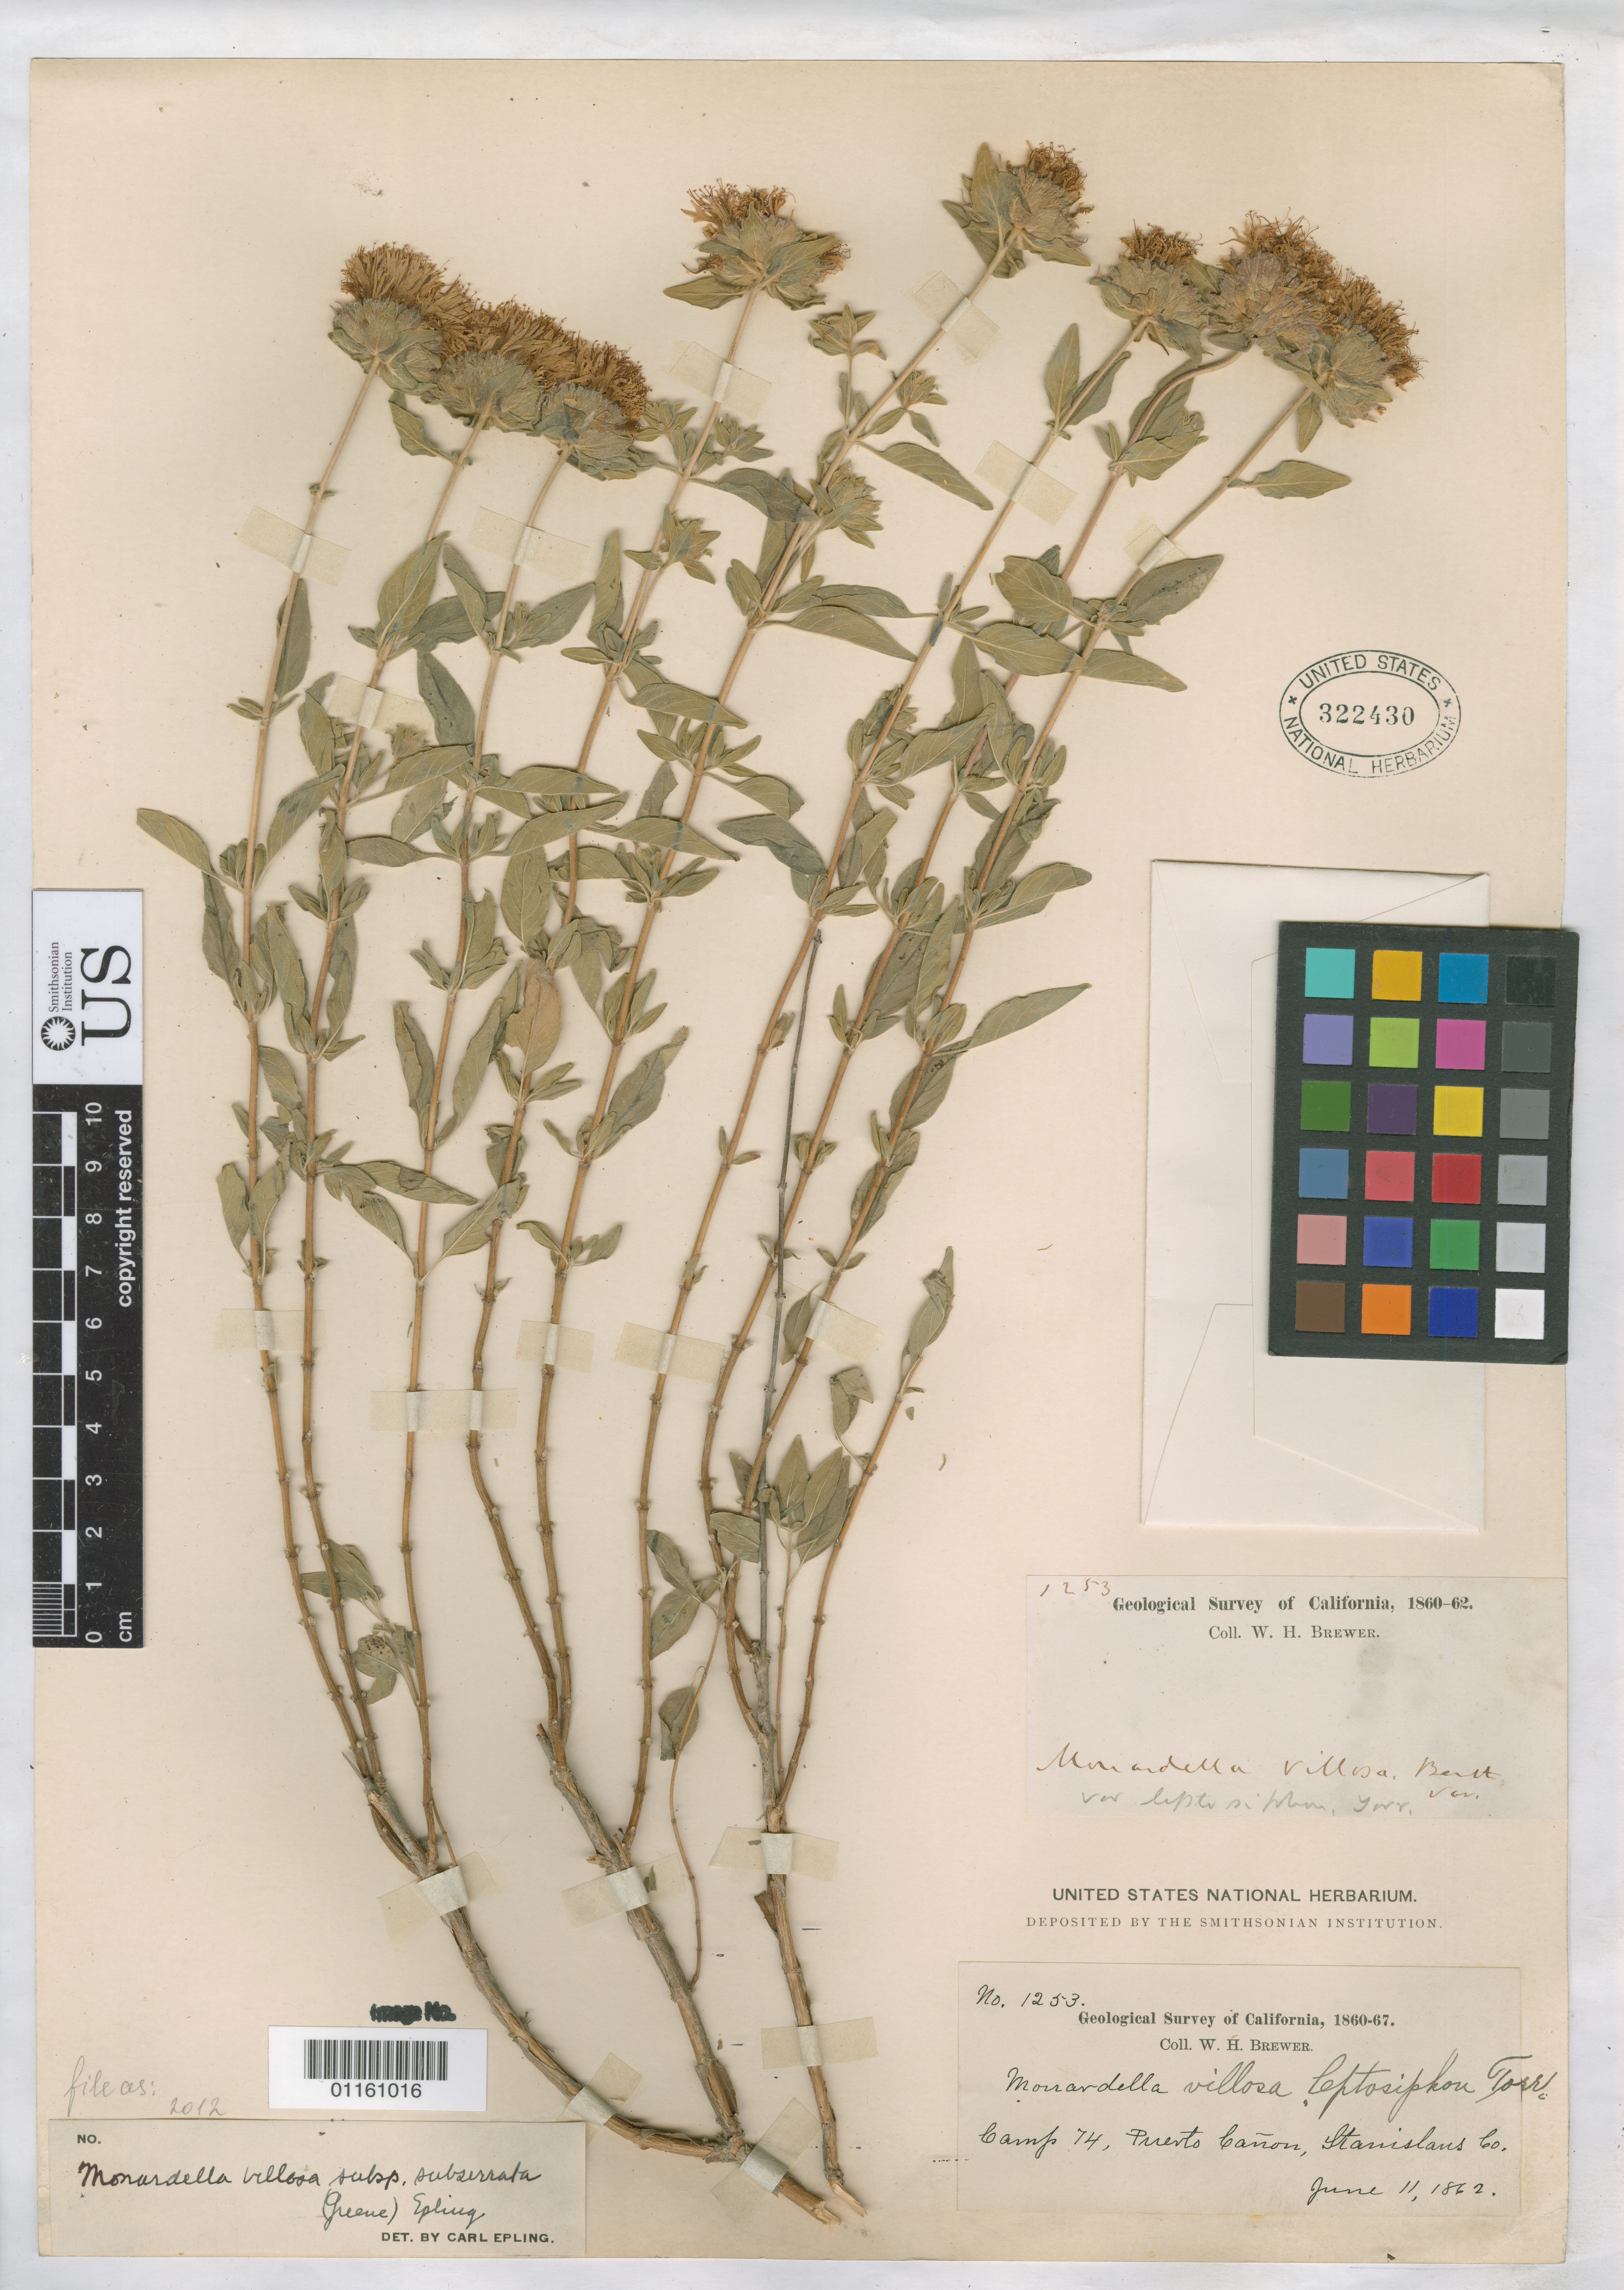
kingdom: Plantae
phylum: Tracheophyta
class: Magnoliopsida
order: Lamiales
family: Lamiaceae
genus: Monardella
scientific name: Monardella villosa subsp. subserrata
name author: (Greene) Epling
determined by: Epling, C. C.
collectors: W. H. Brewer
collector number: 1253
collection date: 1862-06-11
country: United States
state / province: California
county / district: Stanislaus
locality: Camp 74, Puerto Canyon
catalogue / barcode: US 322430